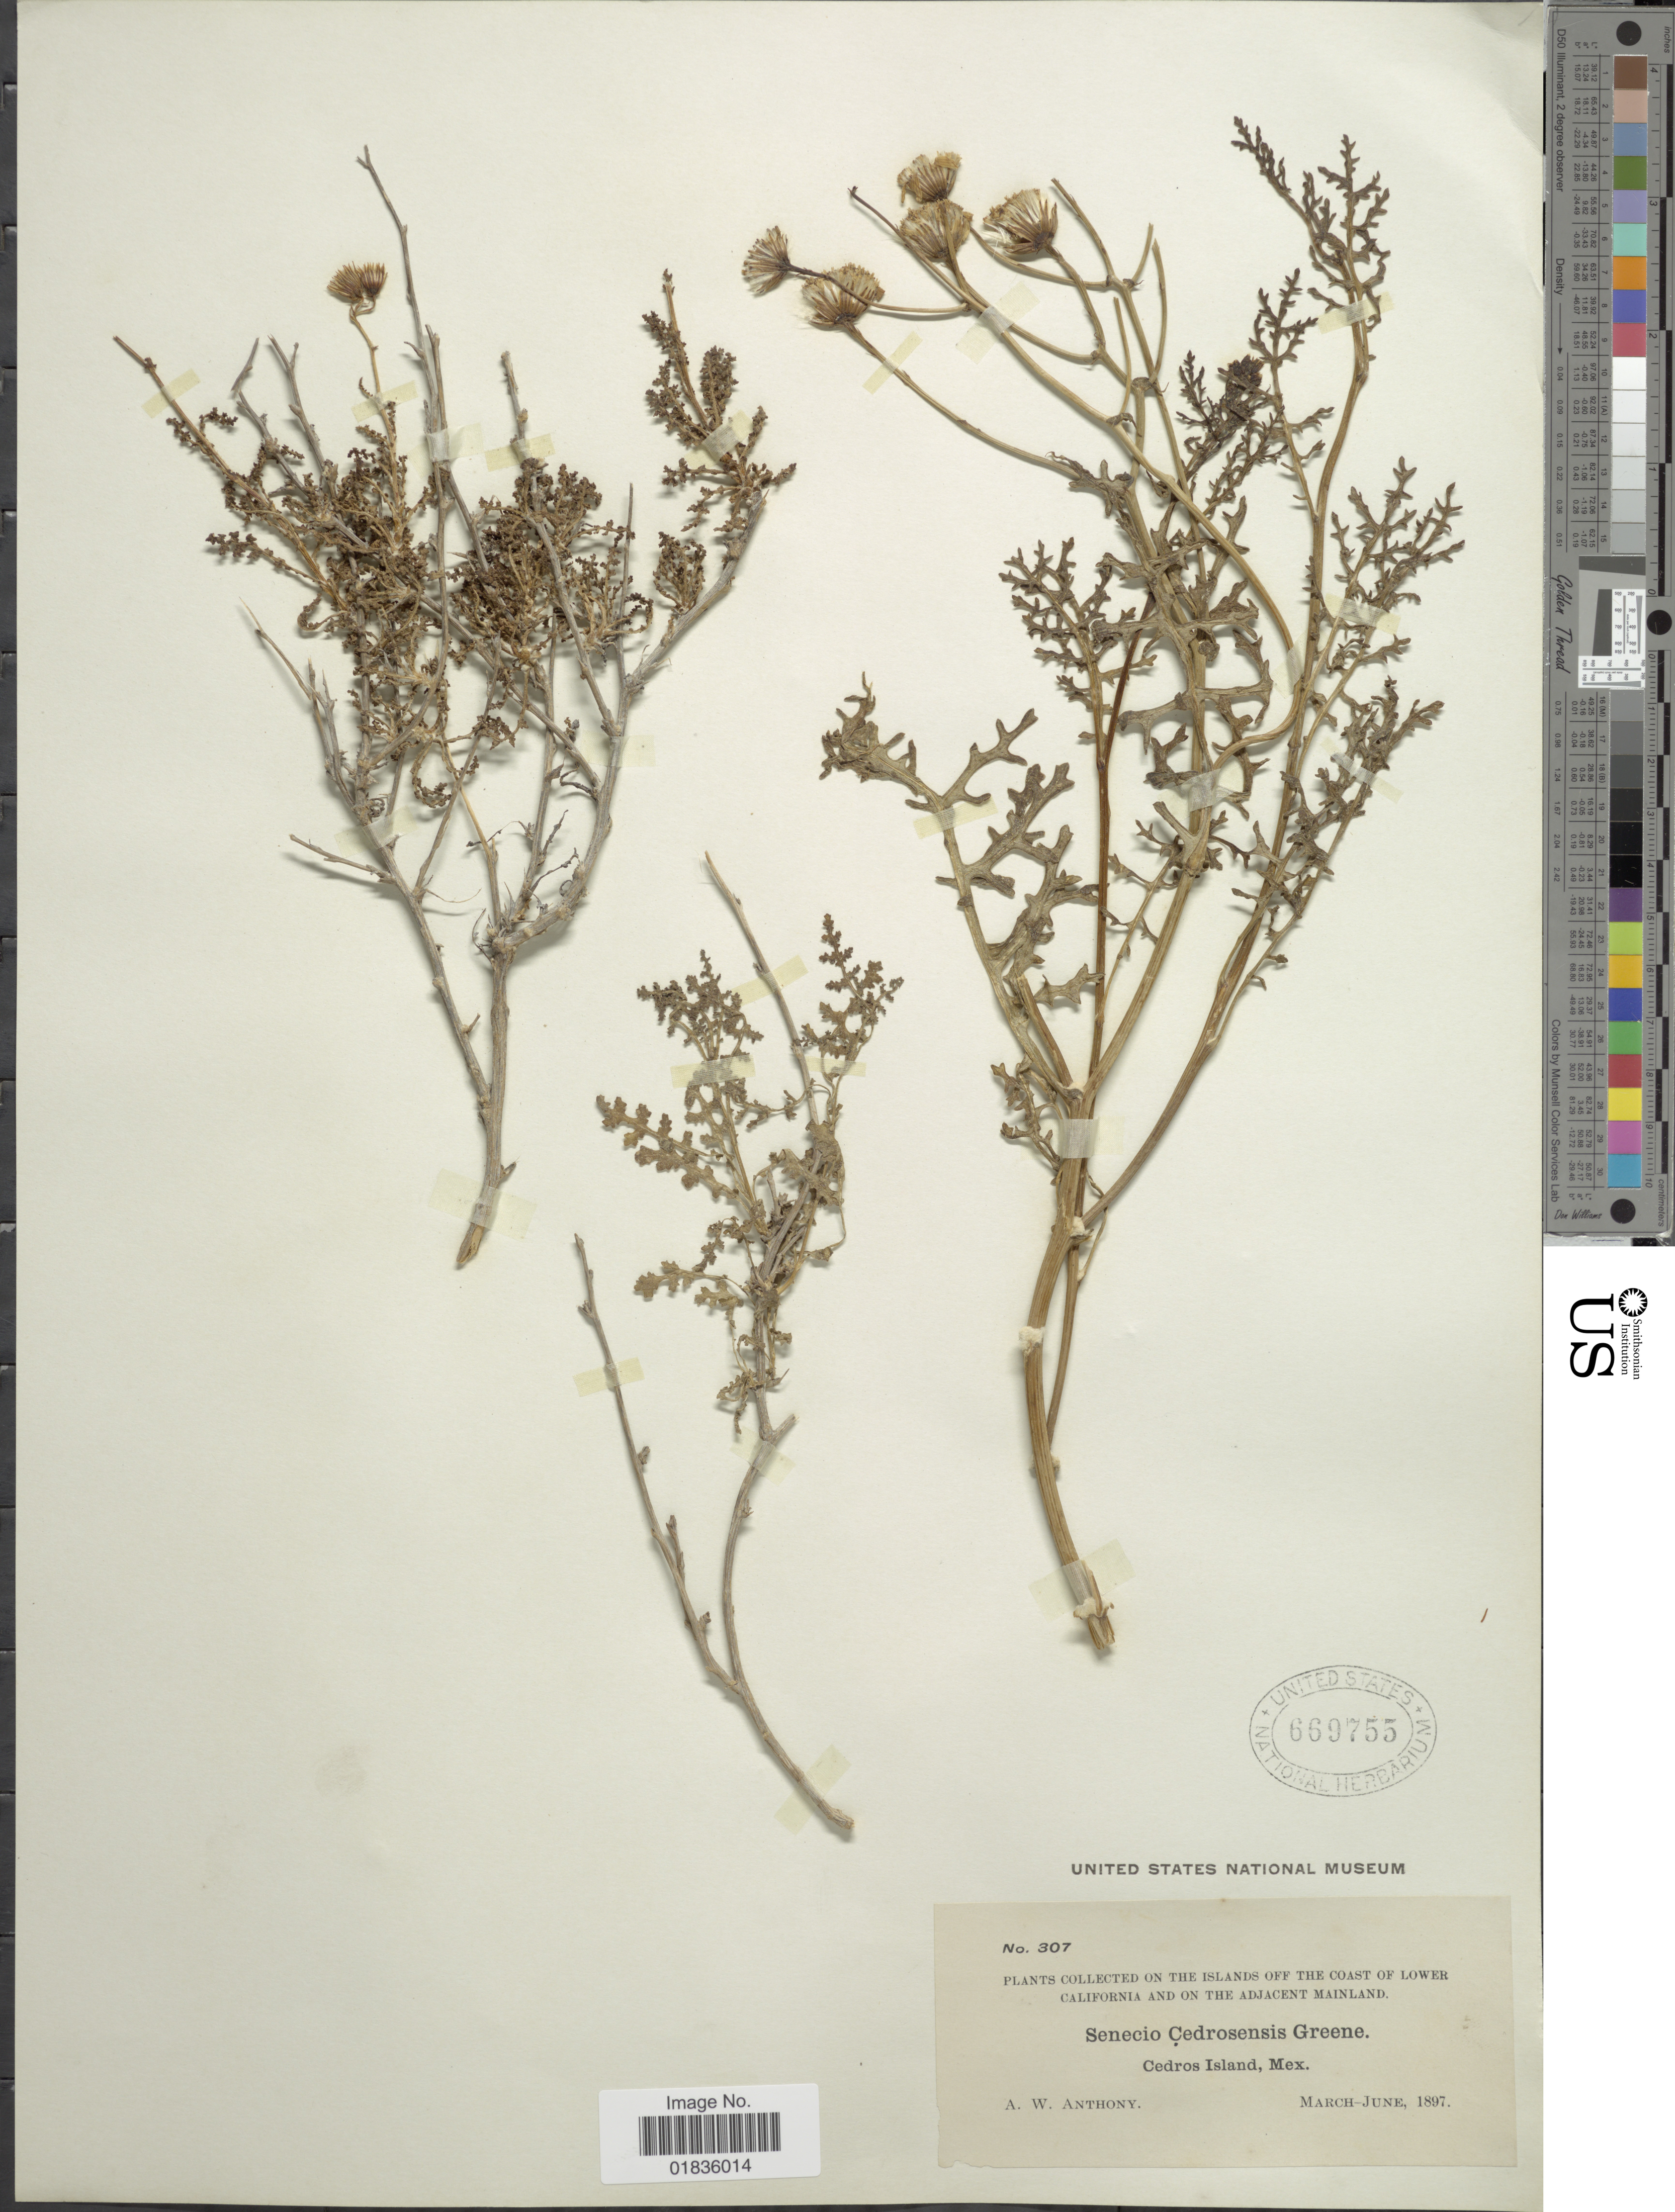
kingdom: Plantae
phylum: Tracheophyta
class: Magnoliopsida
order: Asterales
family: Asteraceae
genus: Senecio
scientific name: Senecio cedrosensis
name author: Greene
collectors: A. W. Anthony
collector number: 307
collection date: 1897-03/1897-06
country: Mexico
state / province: Baja California Norte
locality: On the Islands off the Coast of Lower California and on the adjacent mainland, Cedros Island, Mex.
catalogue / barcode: US 669755